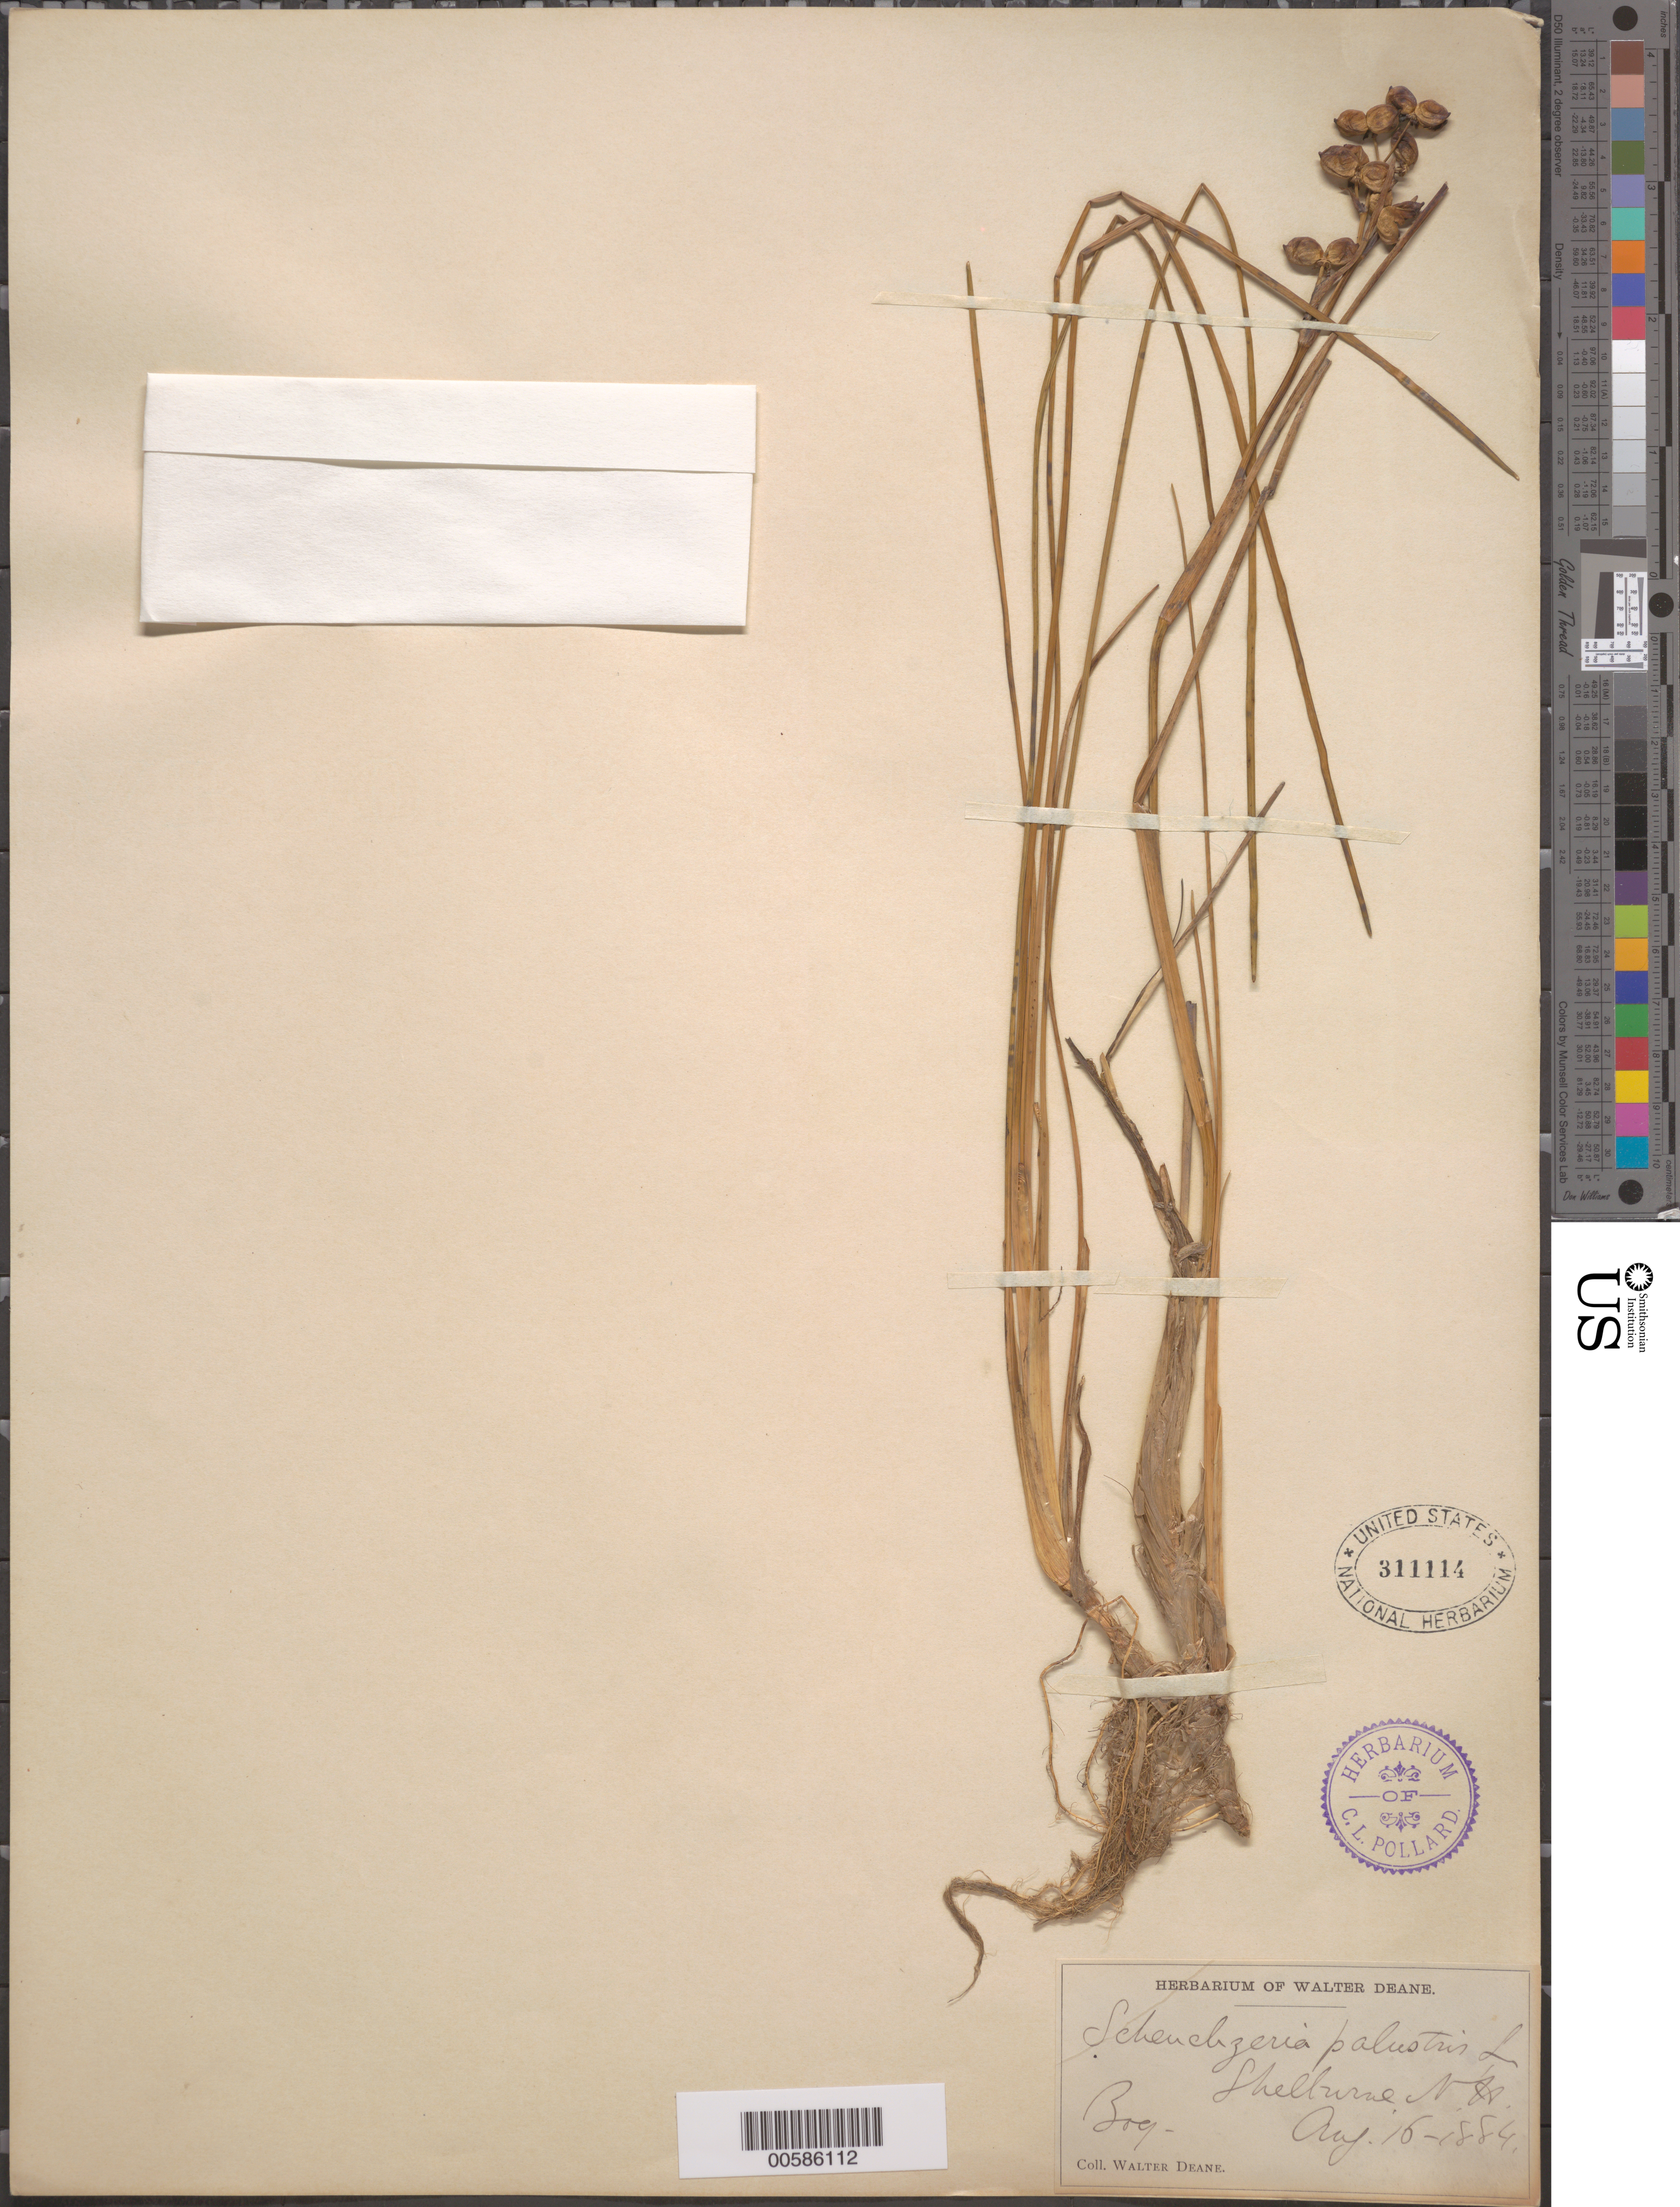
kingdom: Plantae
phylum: Tracheophyta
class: Liliopsida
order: Alismatales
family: Scheuchzeriaceae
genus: Scheuchzeria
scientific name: Scheuchzeria palustris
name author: L.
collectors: W. Deane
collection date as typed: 16 Aug 1884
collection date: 1884-08-16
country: United States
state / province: New Hampshire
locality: Shelburne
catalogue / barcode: US 311114